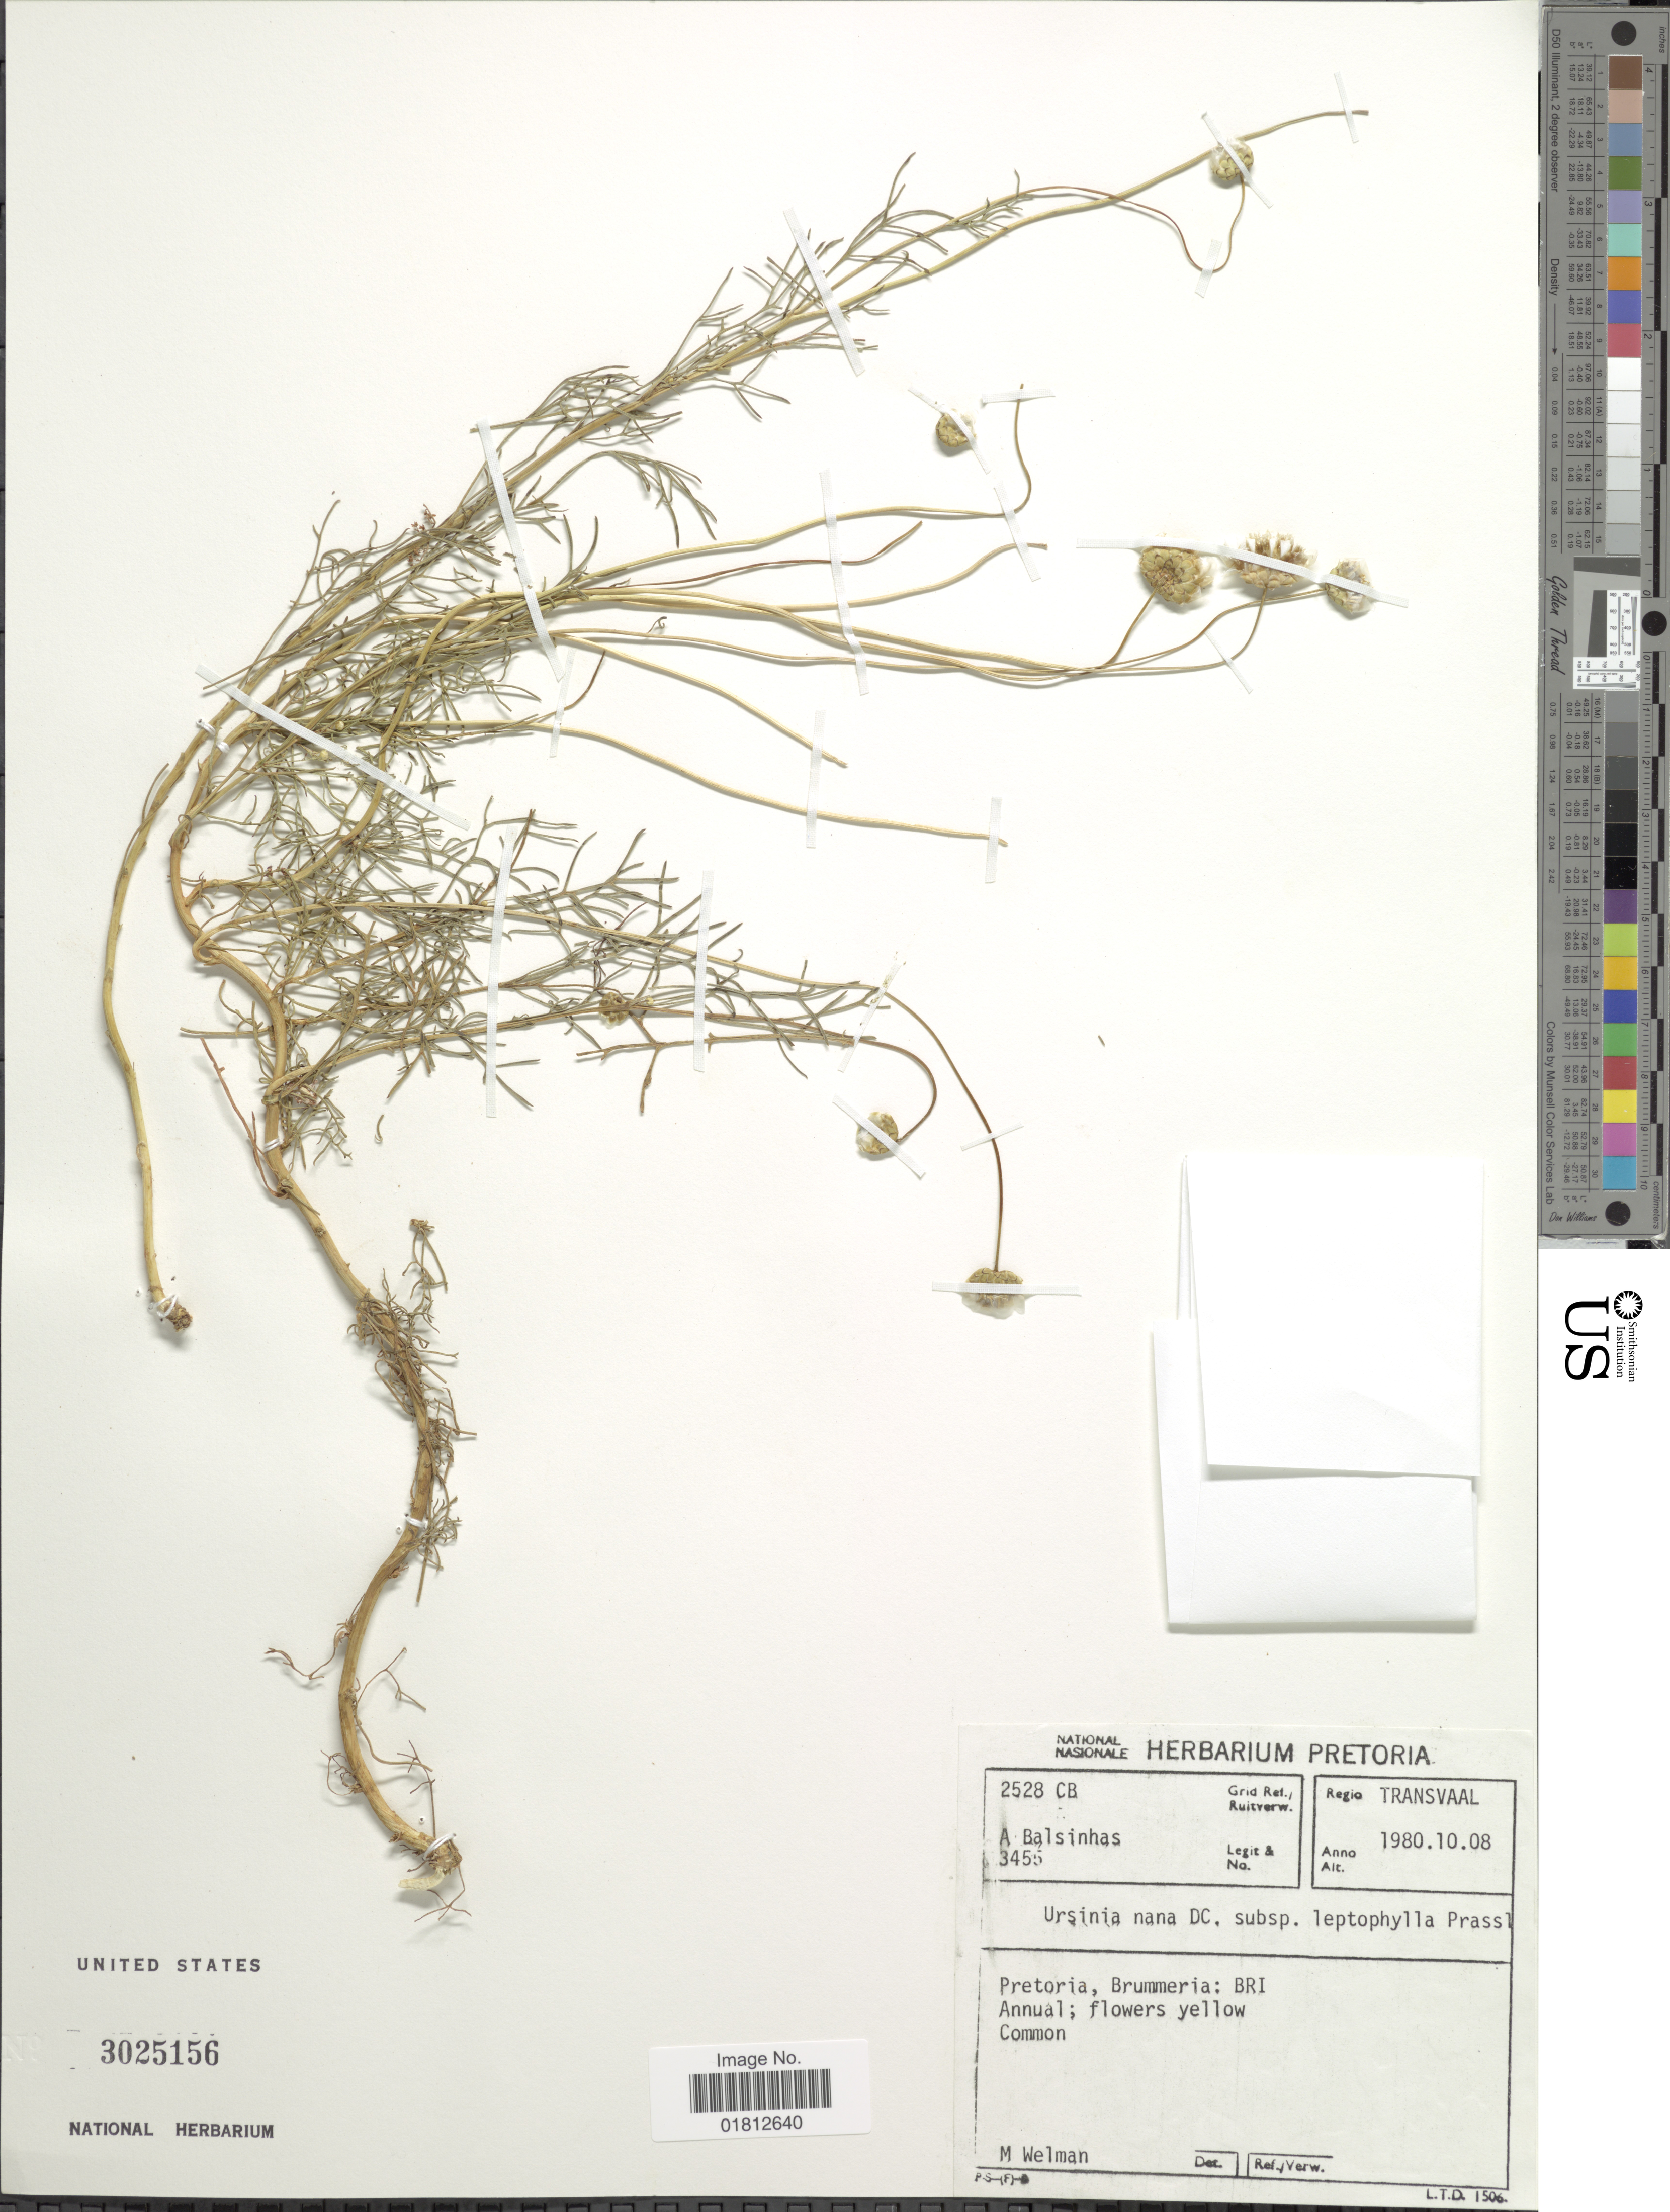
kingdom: Plantae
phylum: Tracheophyta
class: Magnoliopsida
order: Asterales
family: Asteraceae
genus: Ursinia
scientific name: Ursinia nana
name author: DC.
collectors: A. A. Balsinhas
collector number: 3455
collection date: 1980-10-08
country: South Africa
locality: Transvaal, Pretoria, Brummeria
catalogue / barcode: US 3025156